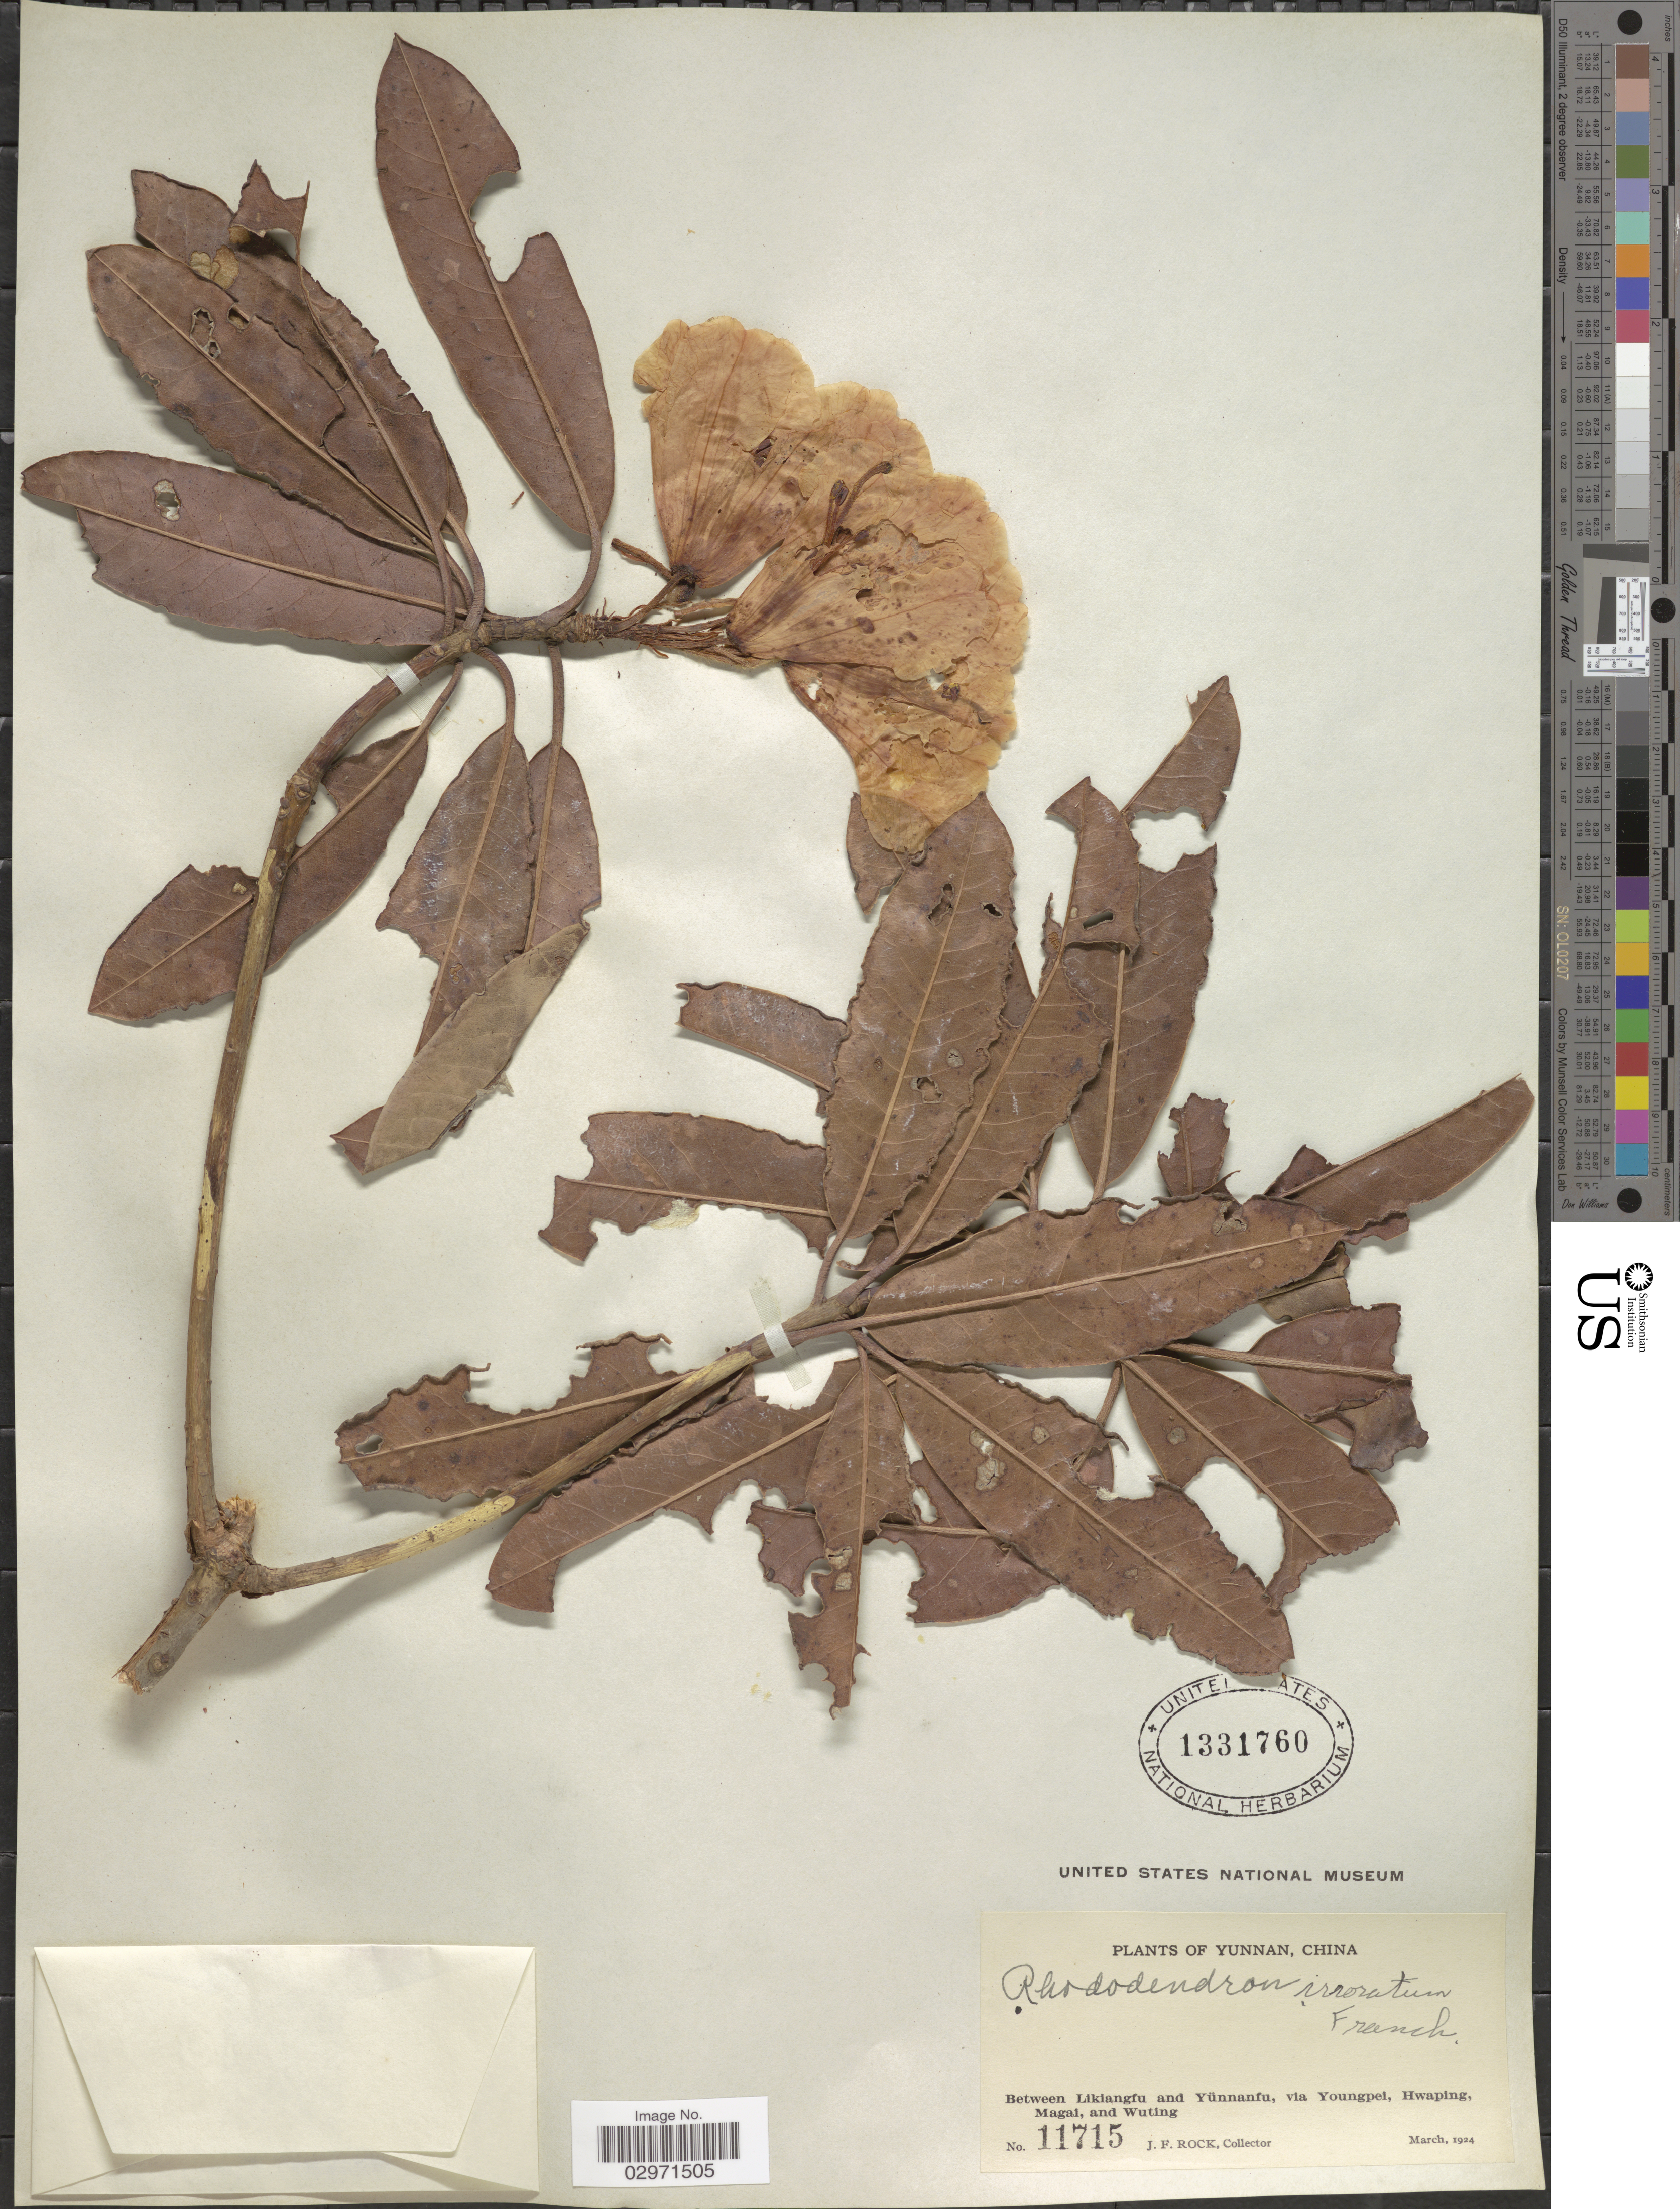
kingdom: Plantae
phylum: Tracheophyta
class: Magnoliopsida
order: Ericales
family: Ericaceae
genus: Rhododendron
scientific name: Rhododendron irroratum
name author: Franch.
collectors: J. Rock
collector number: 11715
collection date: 1924-03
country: China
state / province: Yunnan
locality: Between Likiangfu and Yünnanfu, via Youngpei, Hwaping, Magai, and Wuting.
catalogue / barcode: US 1331760